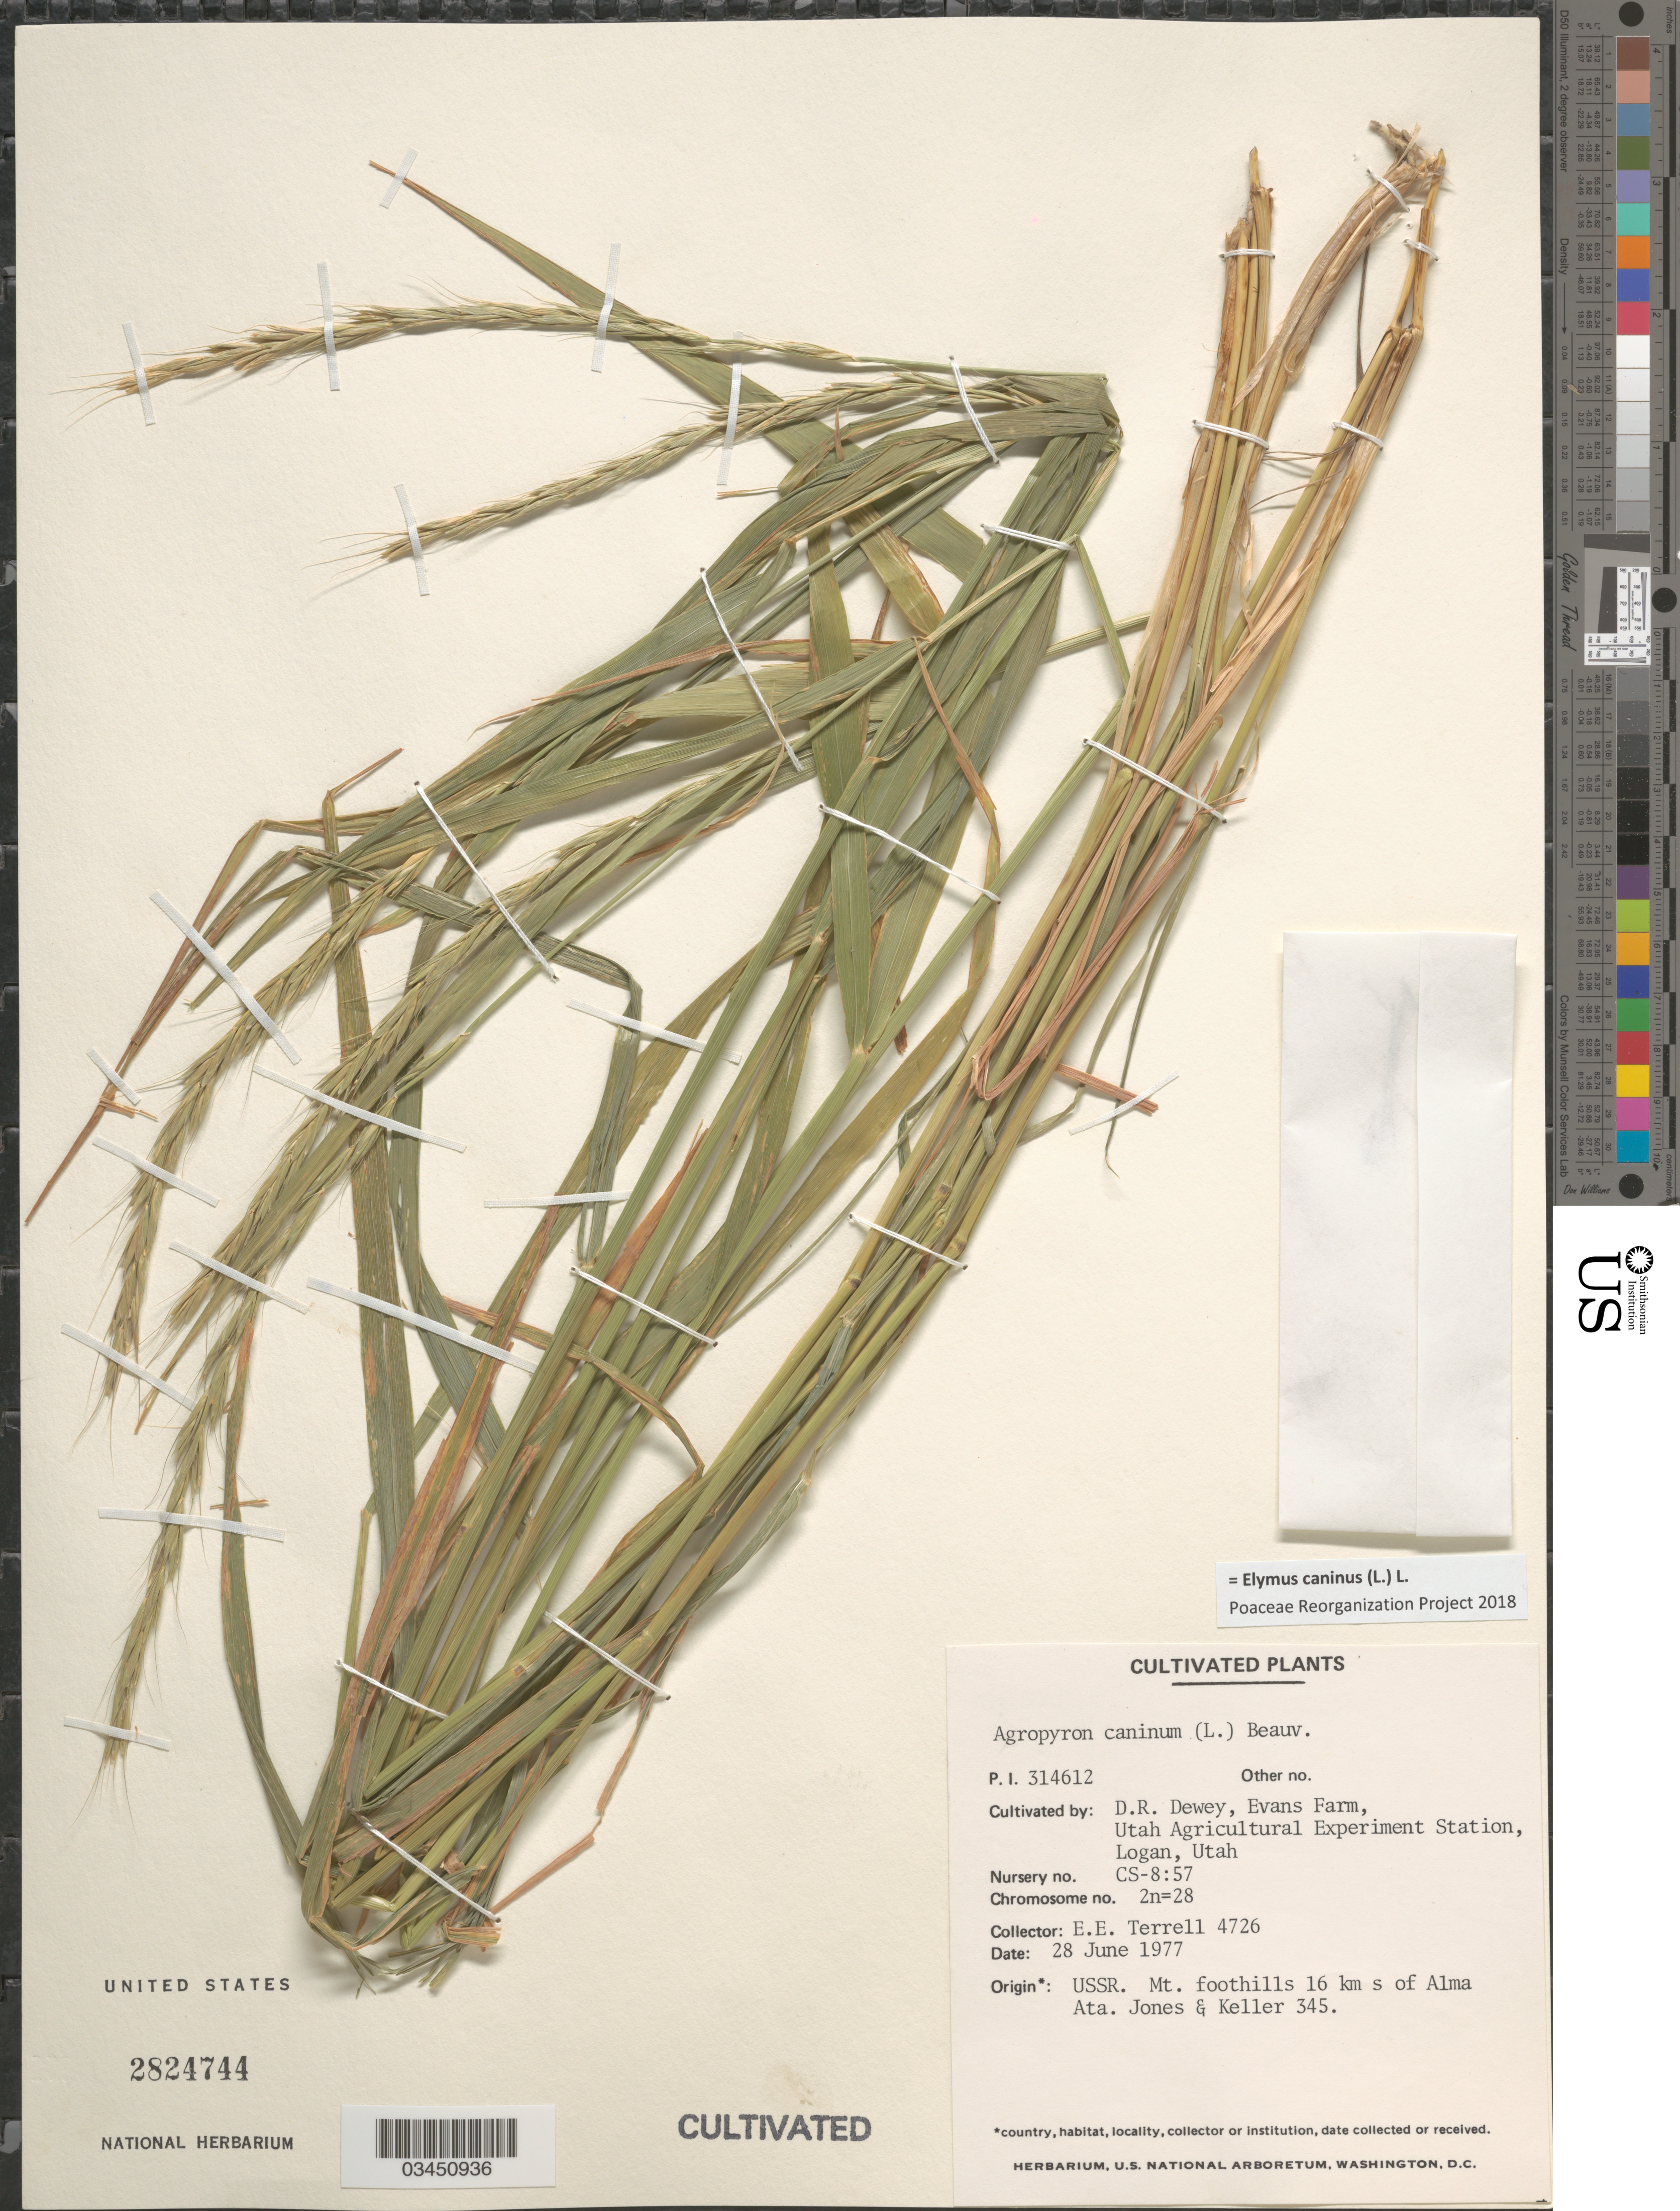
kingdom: Plantae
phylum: Tracheophyta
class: Liliopsida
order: Poales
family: Poaceae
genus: Elymus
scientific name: Elymus caninus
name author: (L.) L.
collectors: D. Dewey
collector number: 314612?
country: United States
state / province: Utah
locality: Evans Farm, Utah Agricultural Experiment Station, Logan.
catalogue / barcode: US 2824744